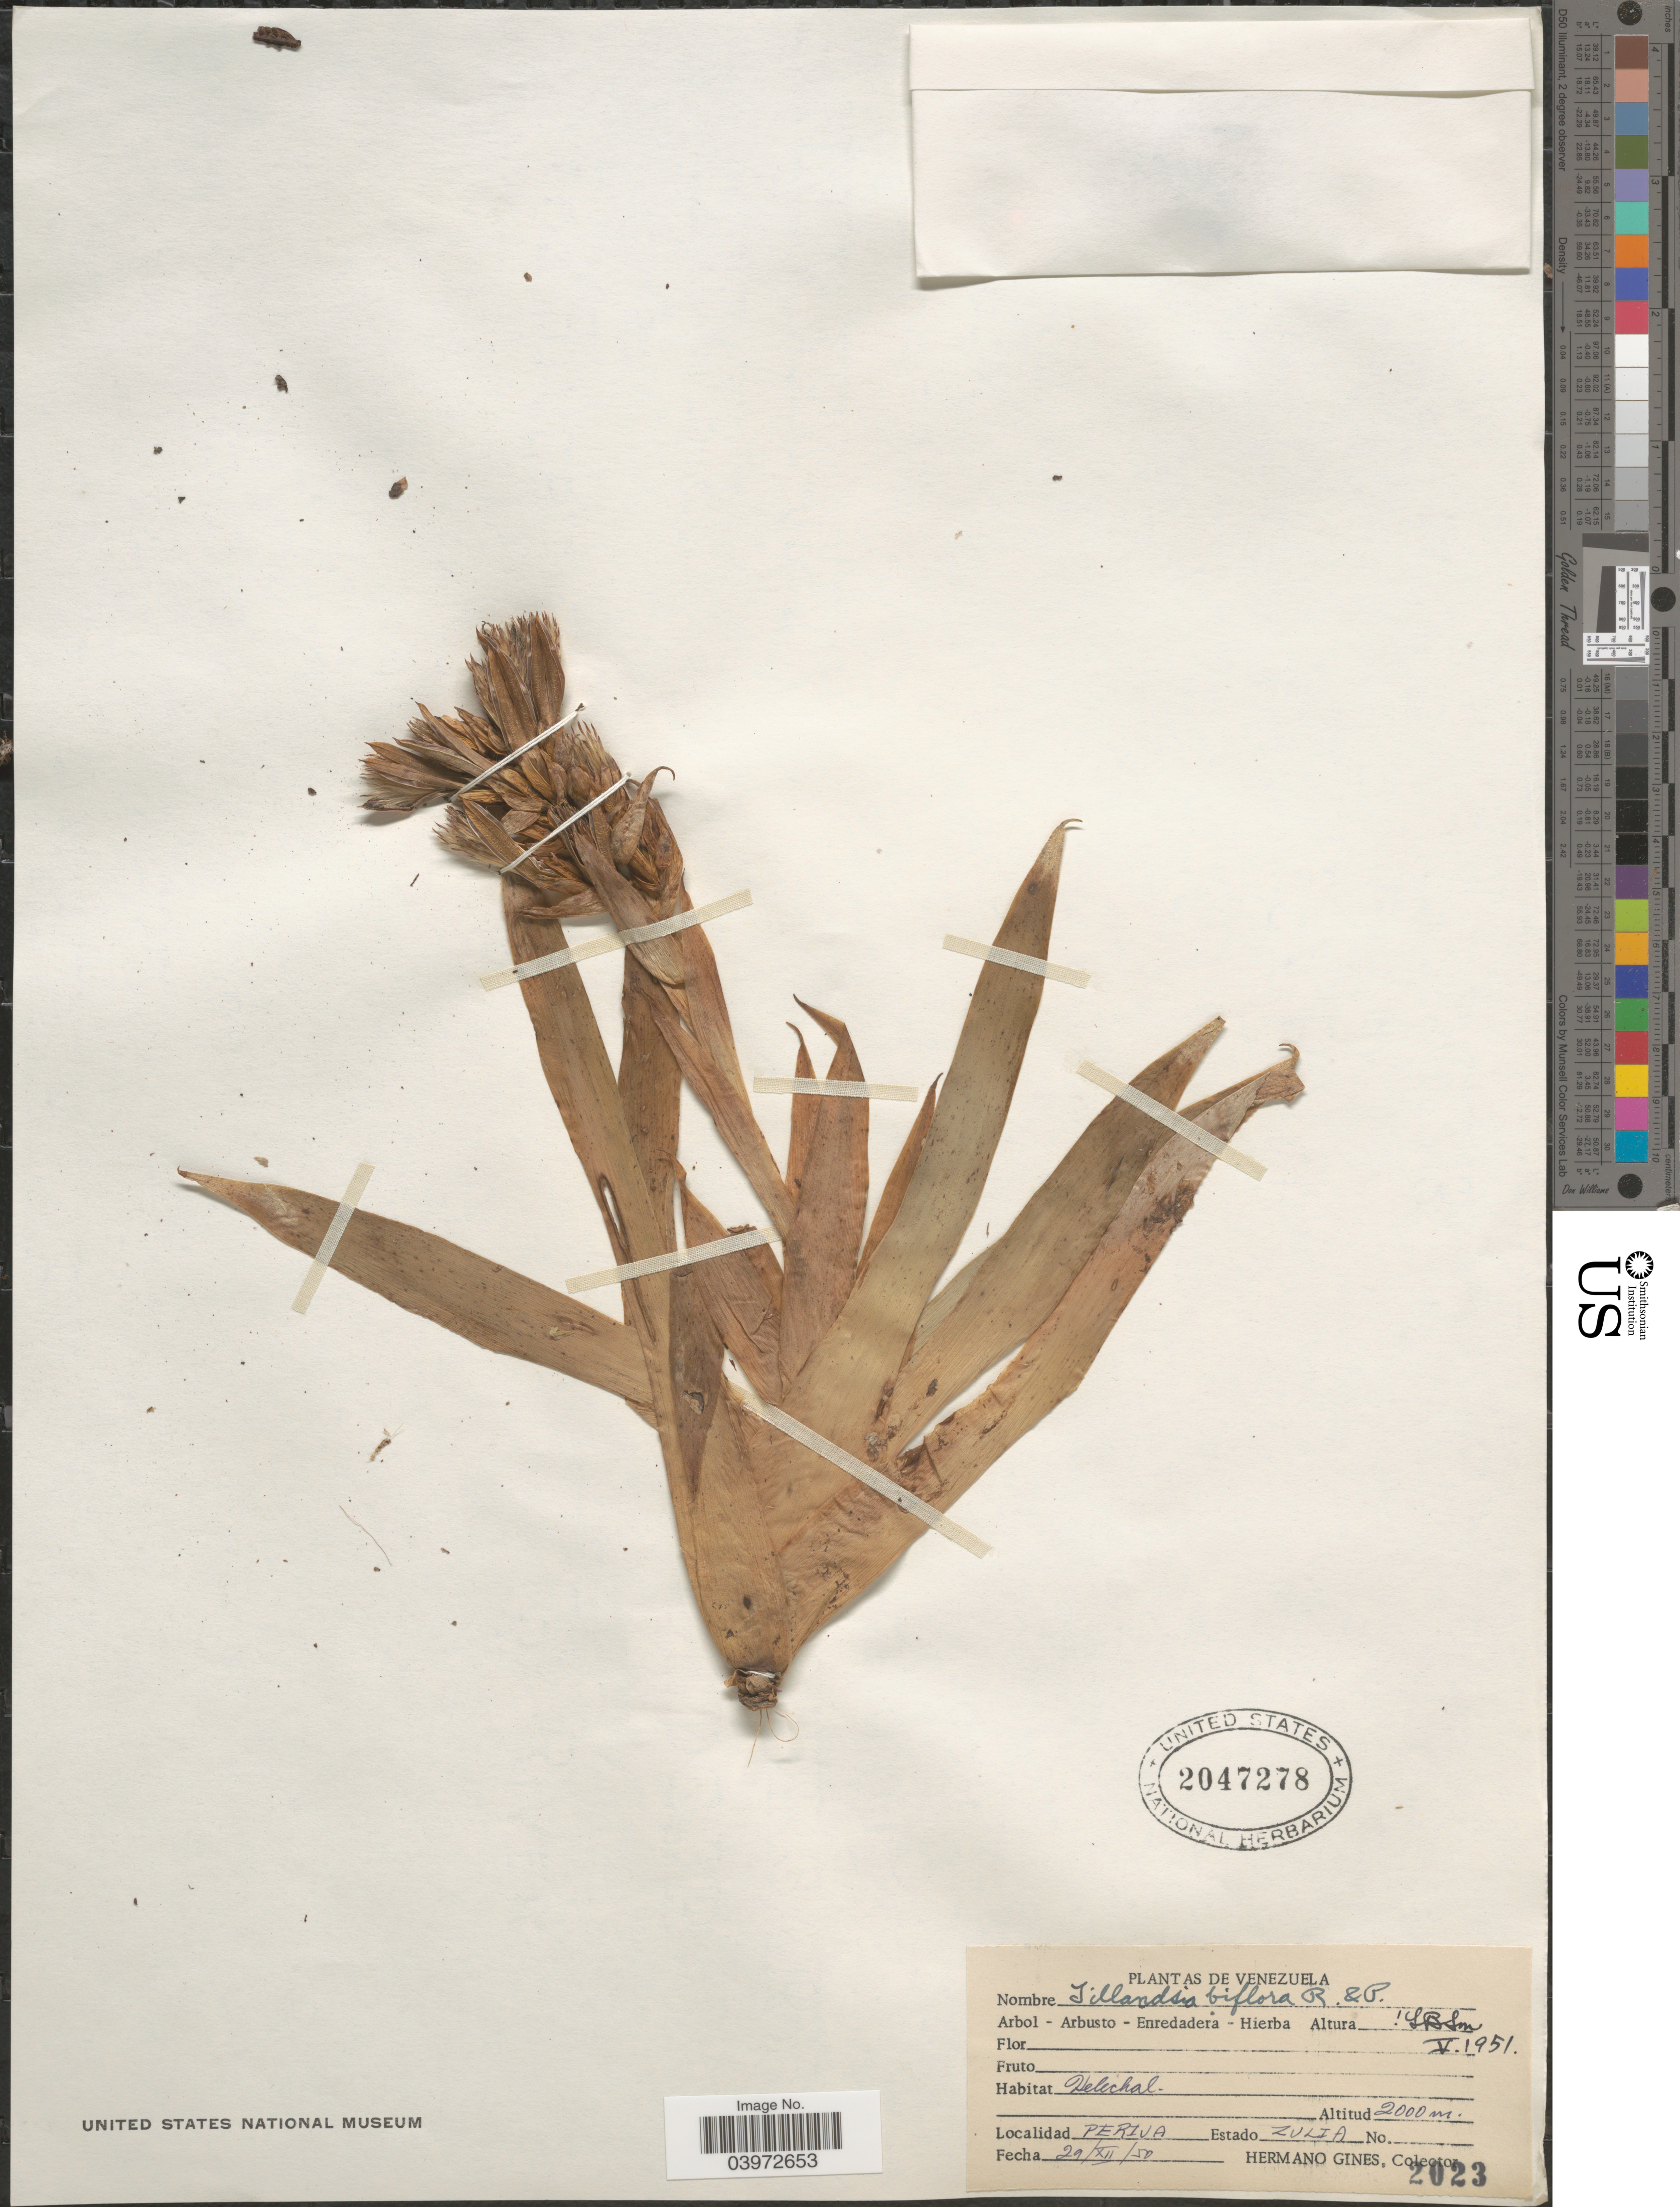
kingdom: Plantae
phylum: Tracheophyta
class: Liliopsida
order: Poales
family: Bromeliaceae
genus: Tillandsia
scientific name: Tillandsia biflora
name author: Ruiz & Pav.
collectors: Bro. Gines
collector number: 2023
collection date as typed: Transcribed d/m/y: 29/12/50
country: Venezuela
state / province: Zulia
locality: Perija.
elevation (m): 2000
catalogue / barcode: US 2047278